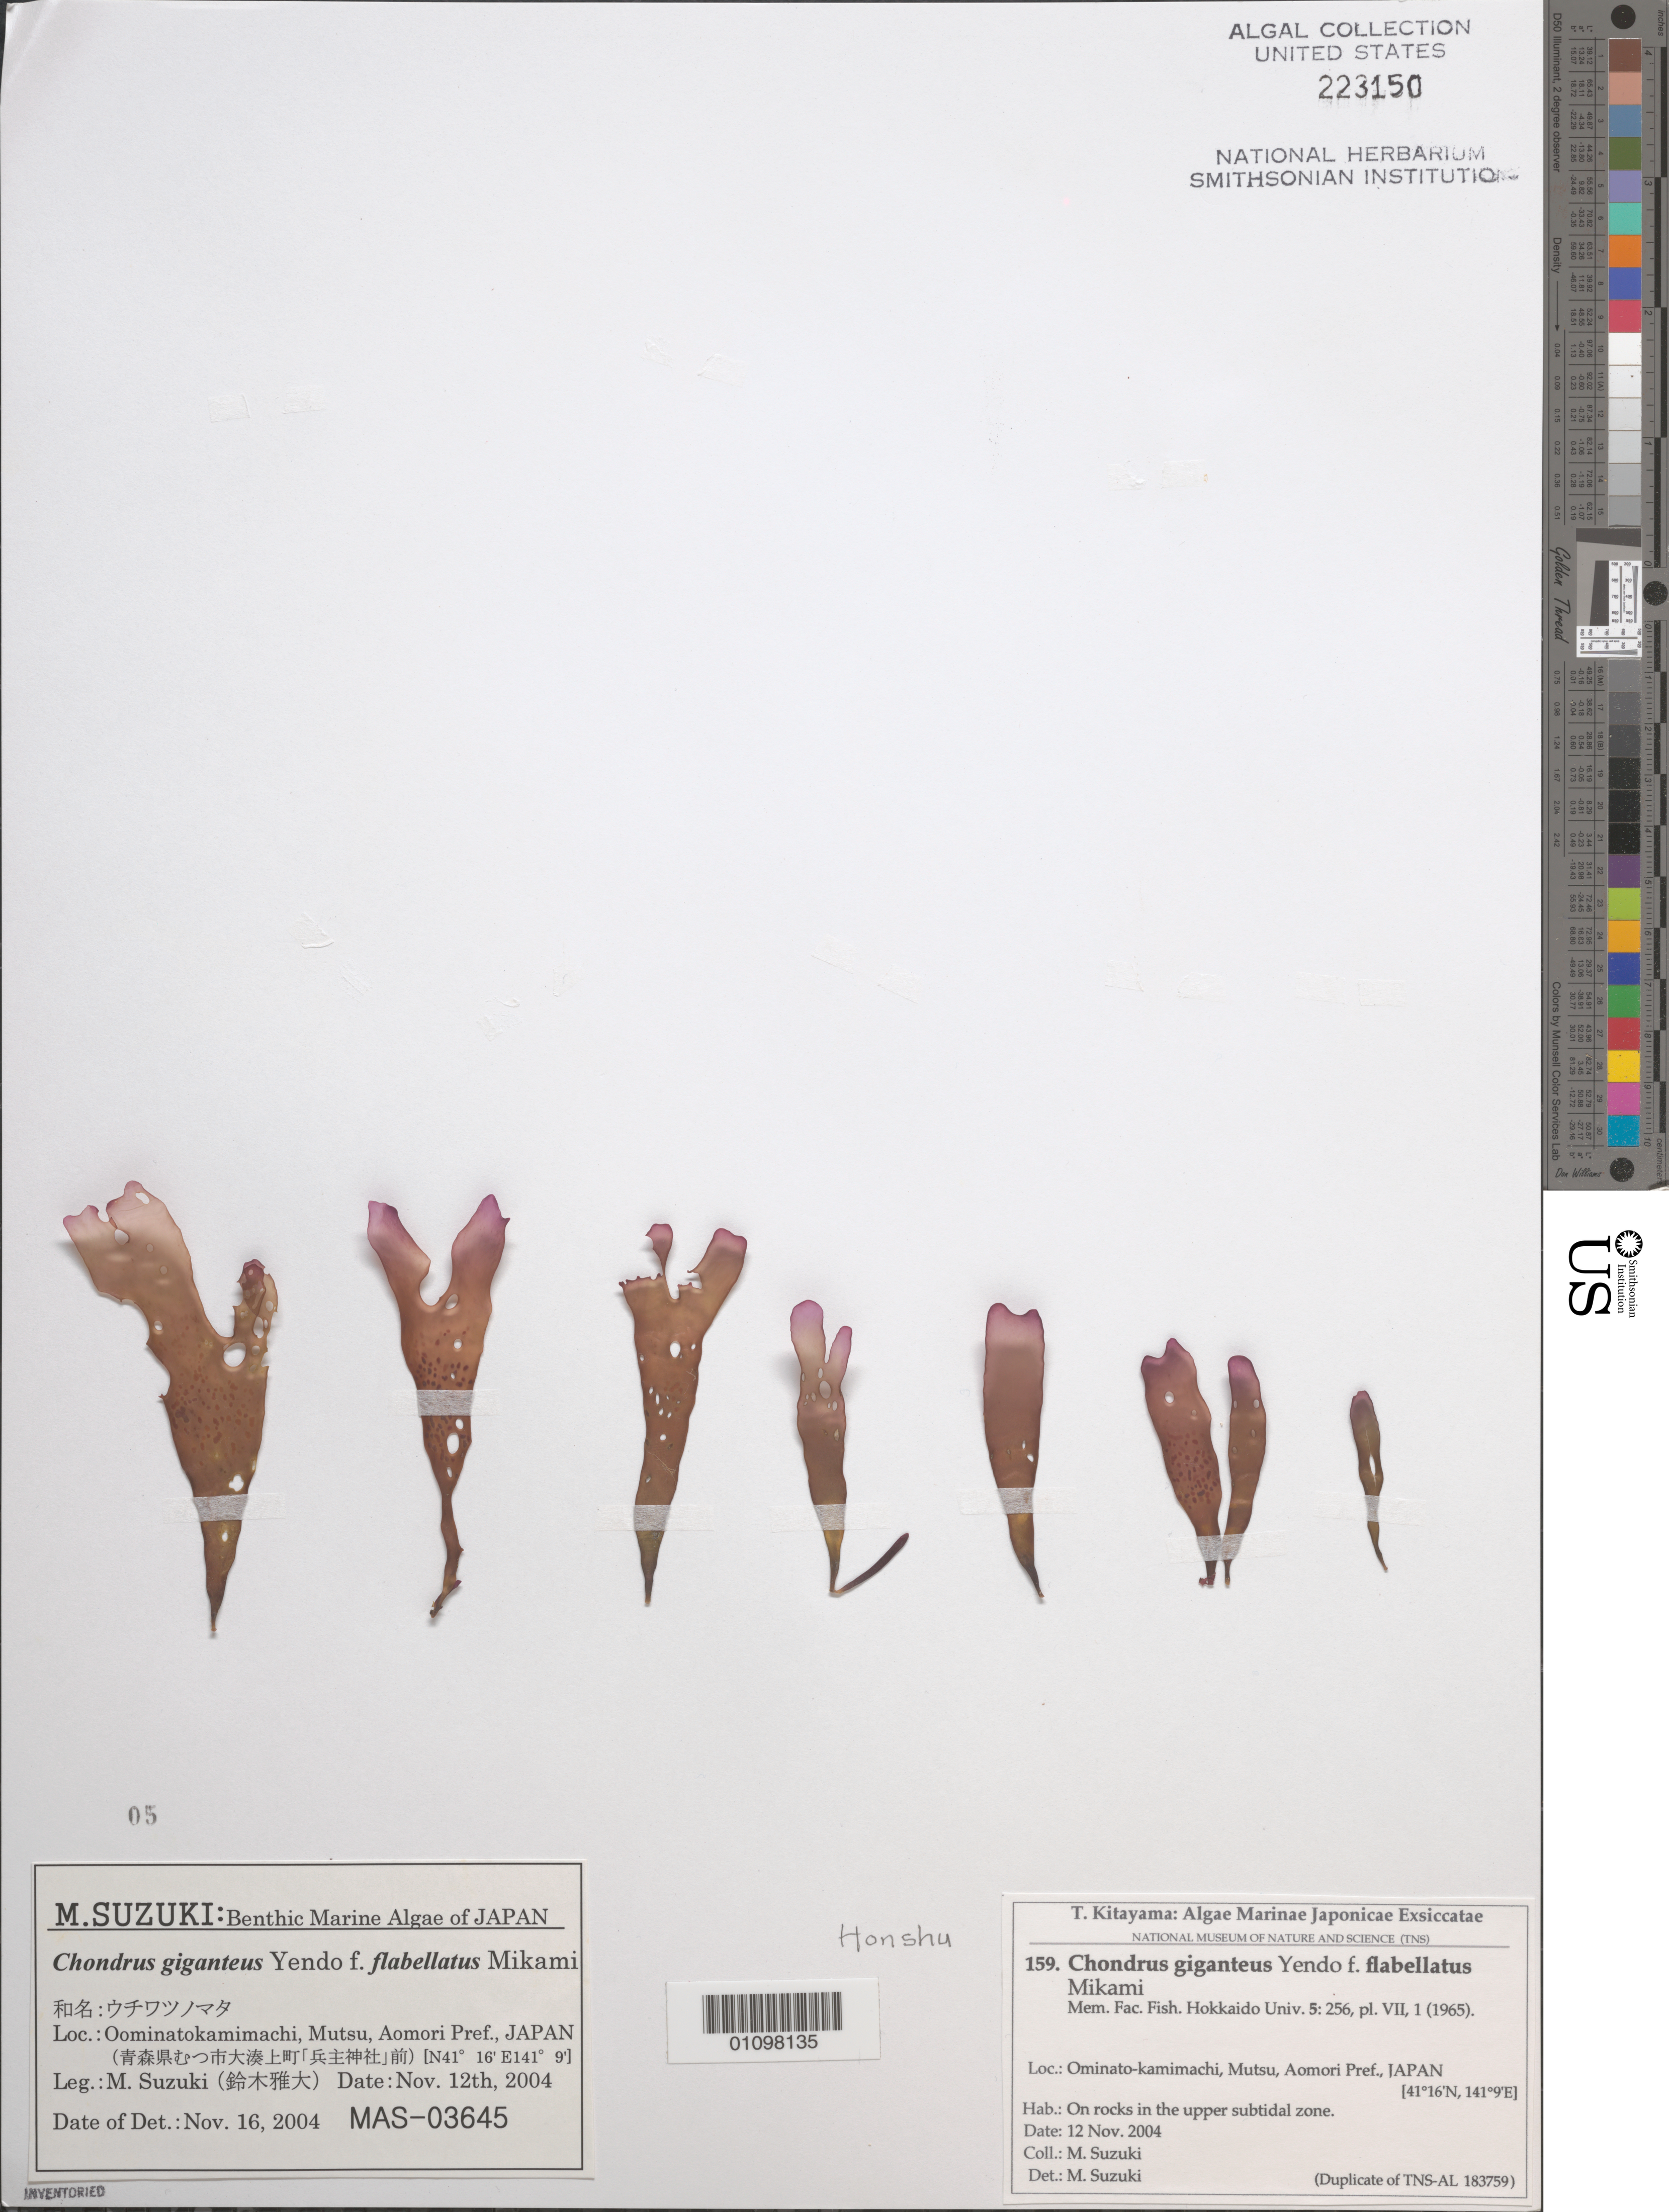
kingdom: Plantae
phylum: Rhodophyta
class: Florideophyceae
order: Gigartinales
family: Gigartinaceae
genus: Chondrus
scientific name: Chondrus giganteus f. flabellatus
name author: Mikami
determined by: Suzuki, M.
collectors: M. Suzuki & M. Suzuki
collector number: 159, TNS-AL 183759 Duplicate & MAS-03645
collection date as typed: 12 Nov 2004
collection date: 2004-11-12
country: Japan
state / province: Aomori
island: Honshu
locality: Ominato-kamimachi (Oominato-kamimachi), Mutsu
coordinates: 41 16'N, 141 9'E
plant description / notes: Kitayama, T., Algae Marinae Japonicae Exsiccatae, Fasc. VII (Nos. 151-175); M. Suzuki, Benthic Marine Algae of JAPAN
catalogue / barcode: US 223150